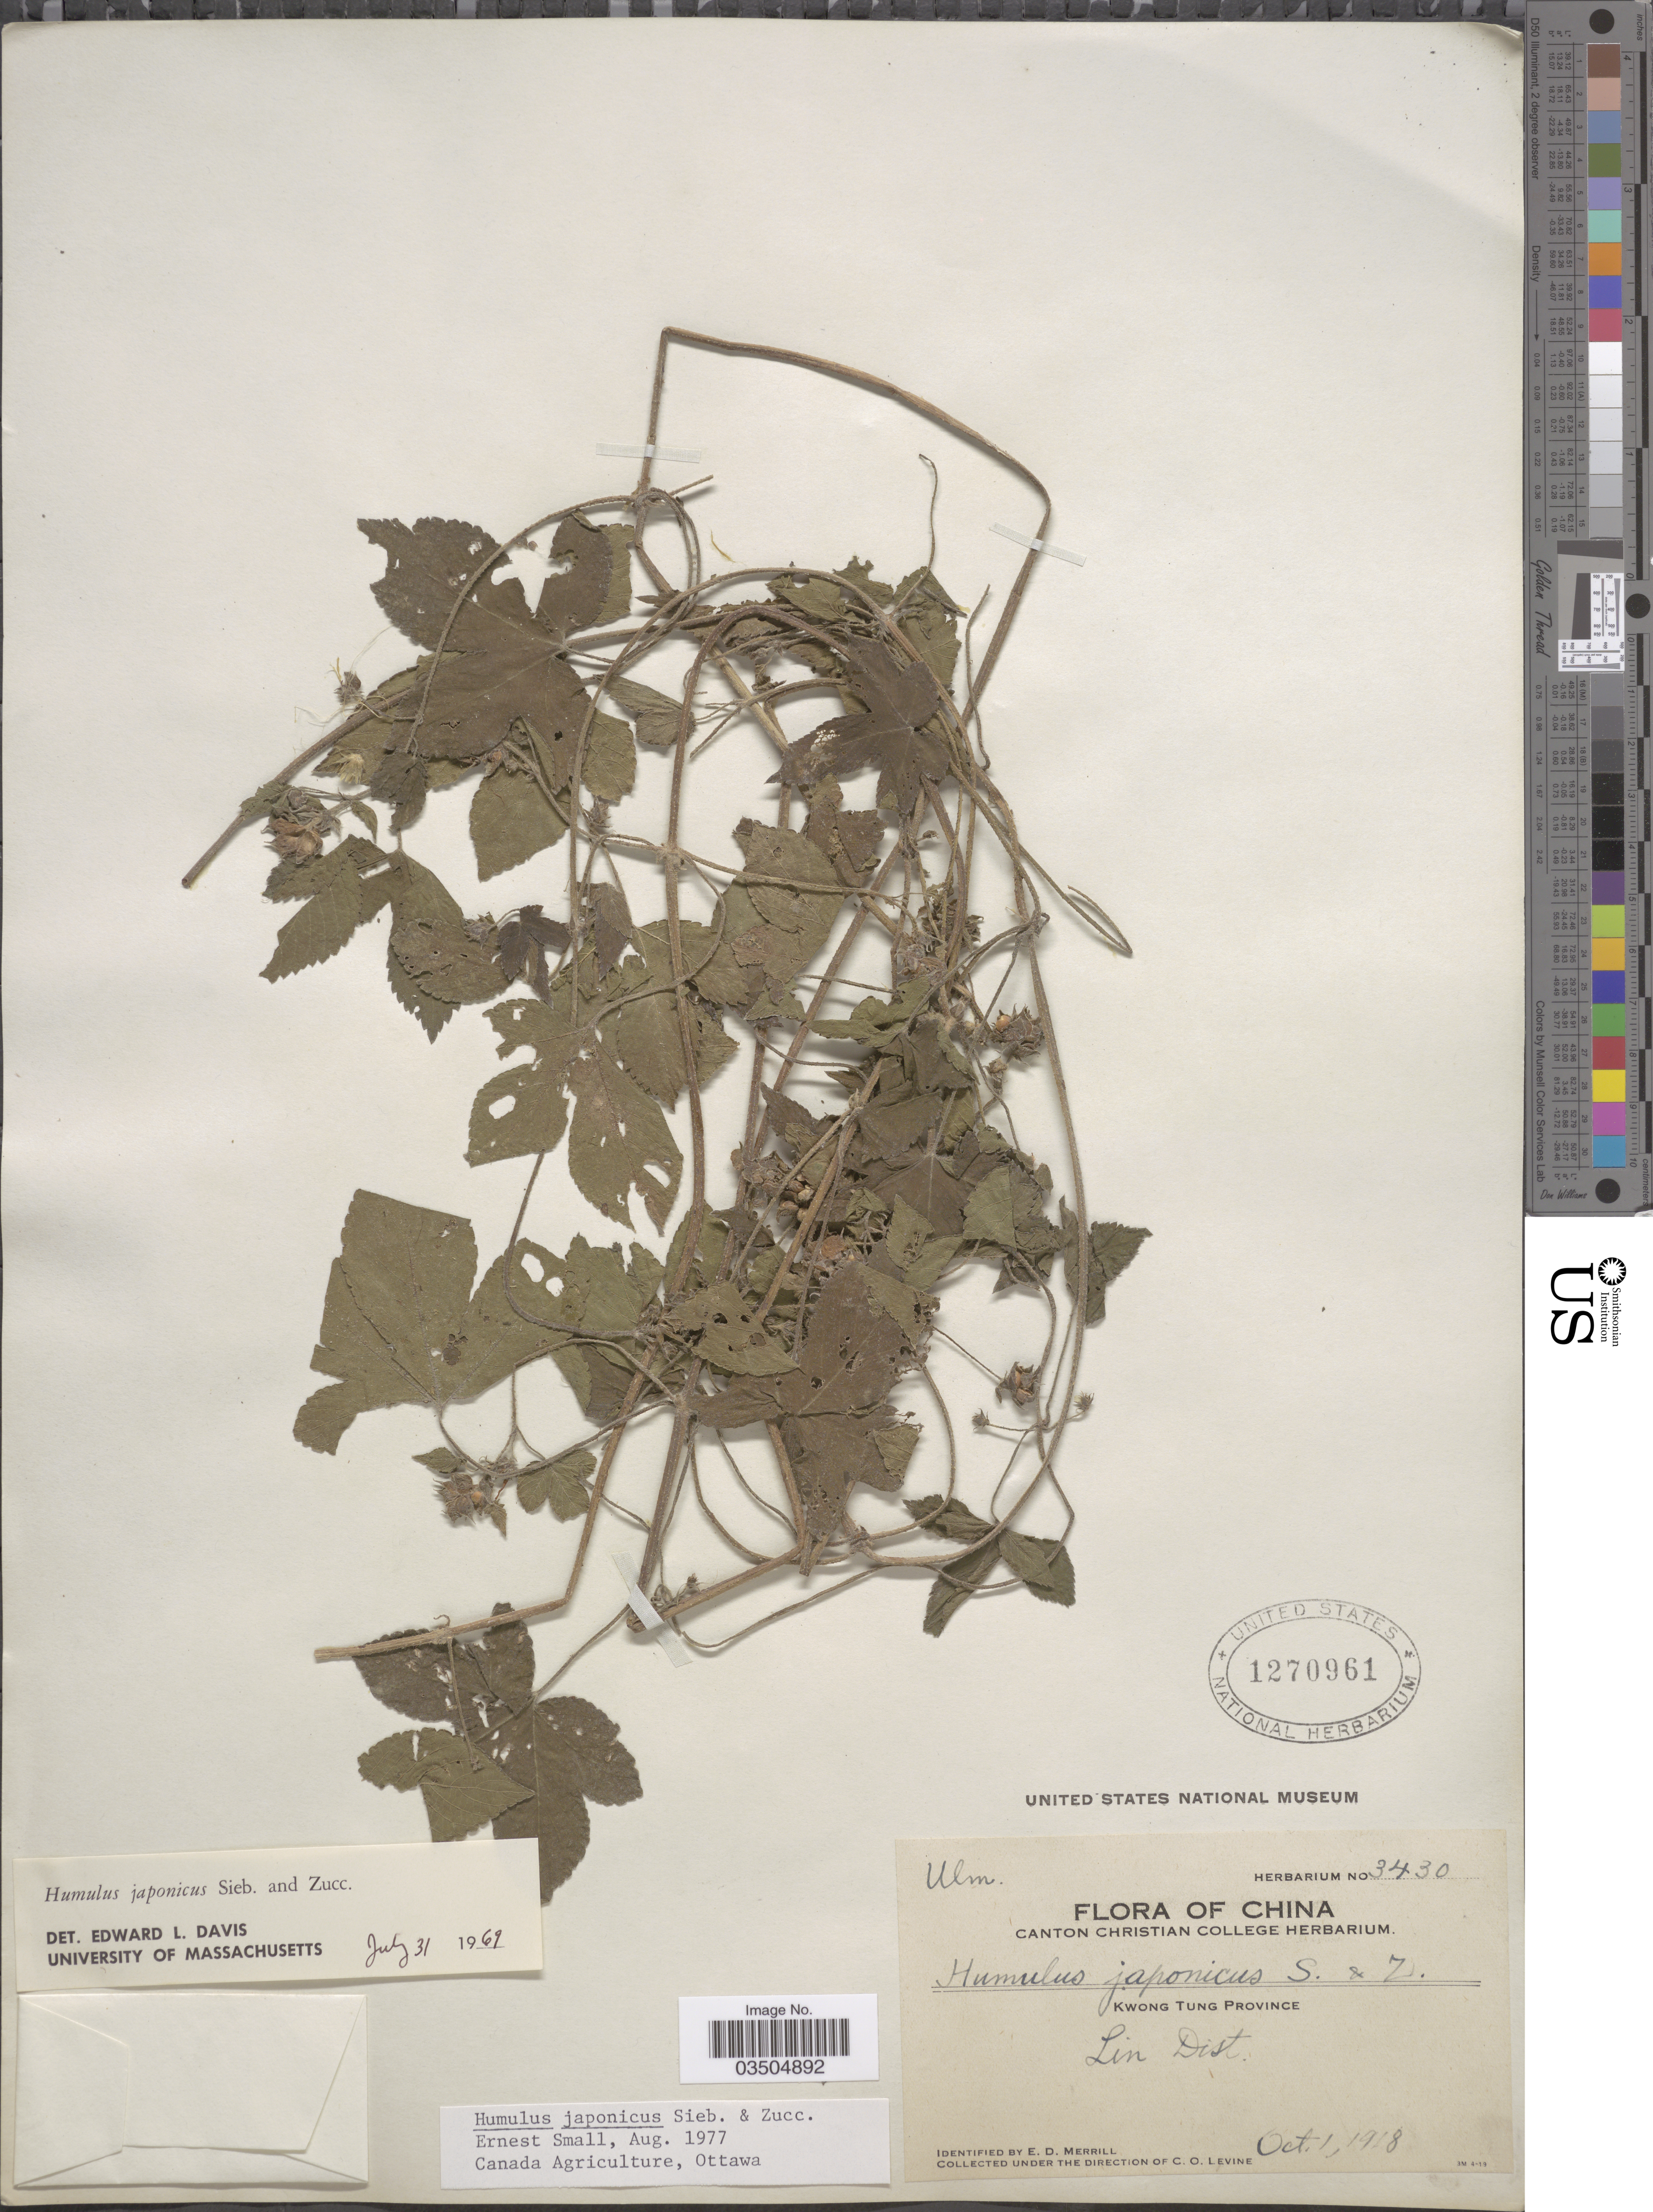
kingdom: Plantae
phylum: Tracheophyta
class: Magnoliopsida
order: Rosales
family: Cannabaceae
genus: Humulus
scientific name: Humulus japonicus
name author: Siebold & Zucc.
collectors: C. O. Levine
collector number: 3430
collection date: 1918-10-01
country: China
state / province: Guangdong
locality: Kwong Tung Province. Lin Dist.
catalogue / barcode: US 1270961